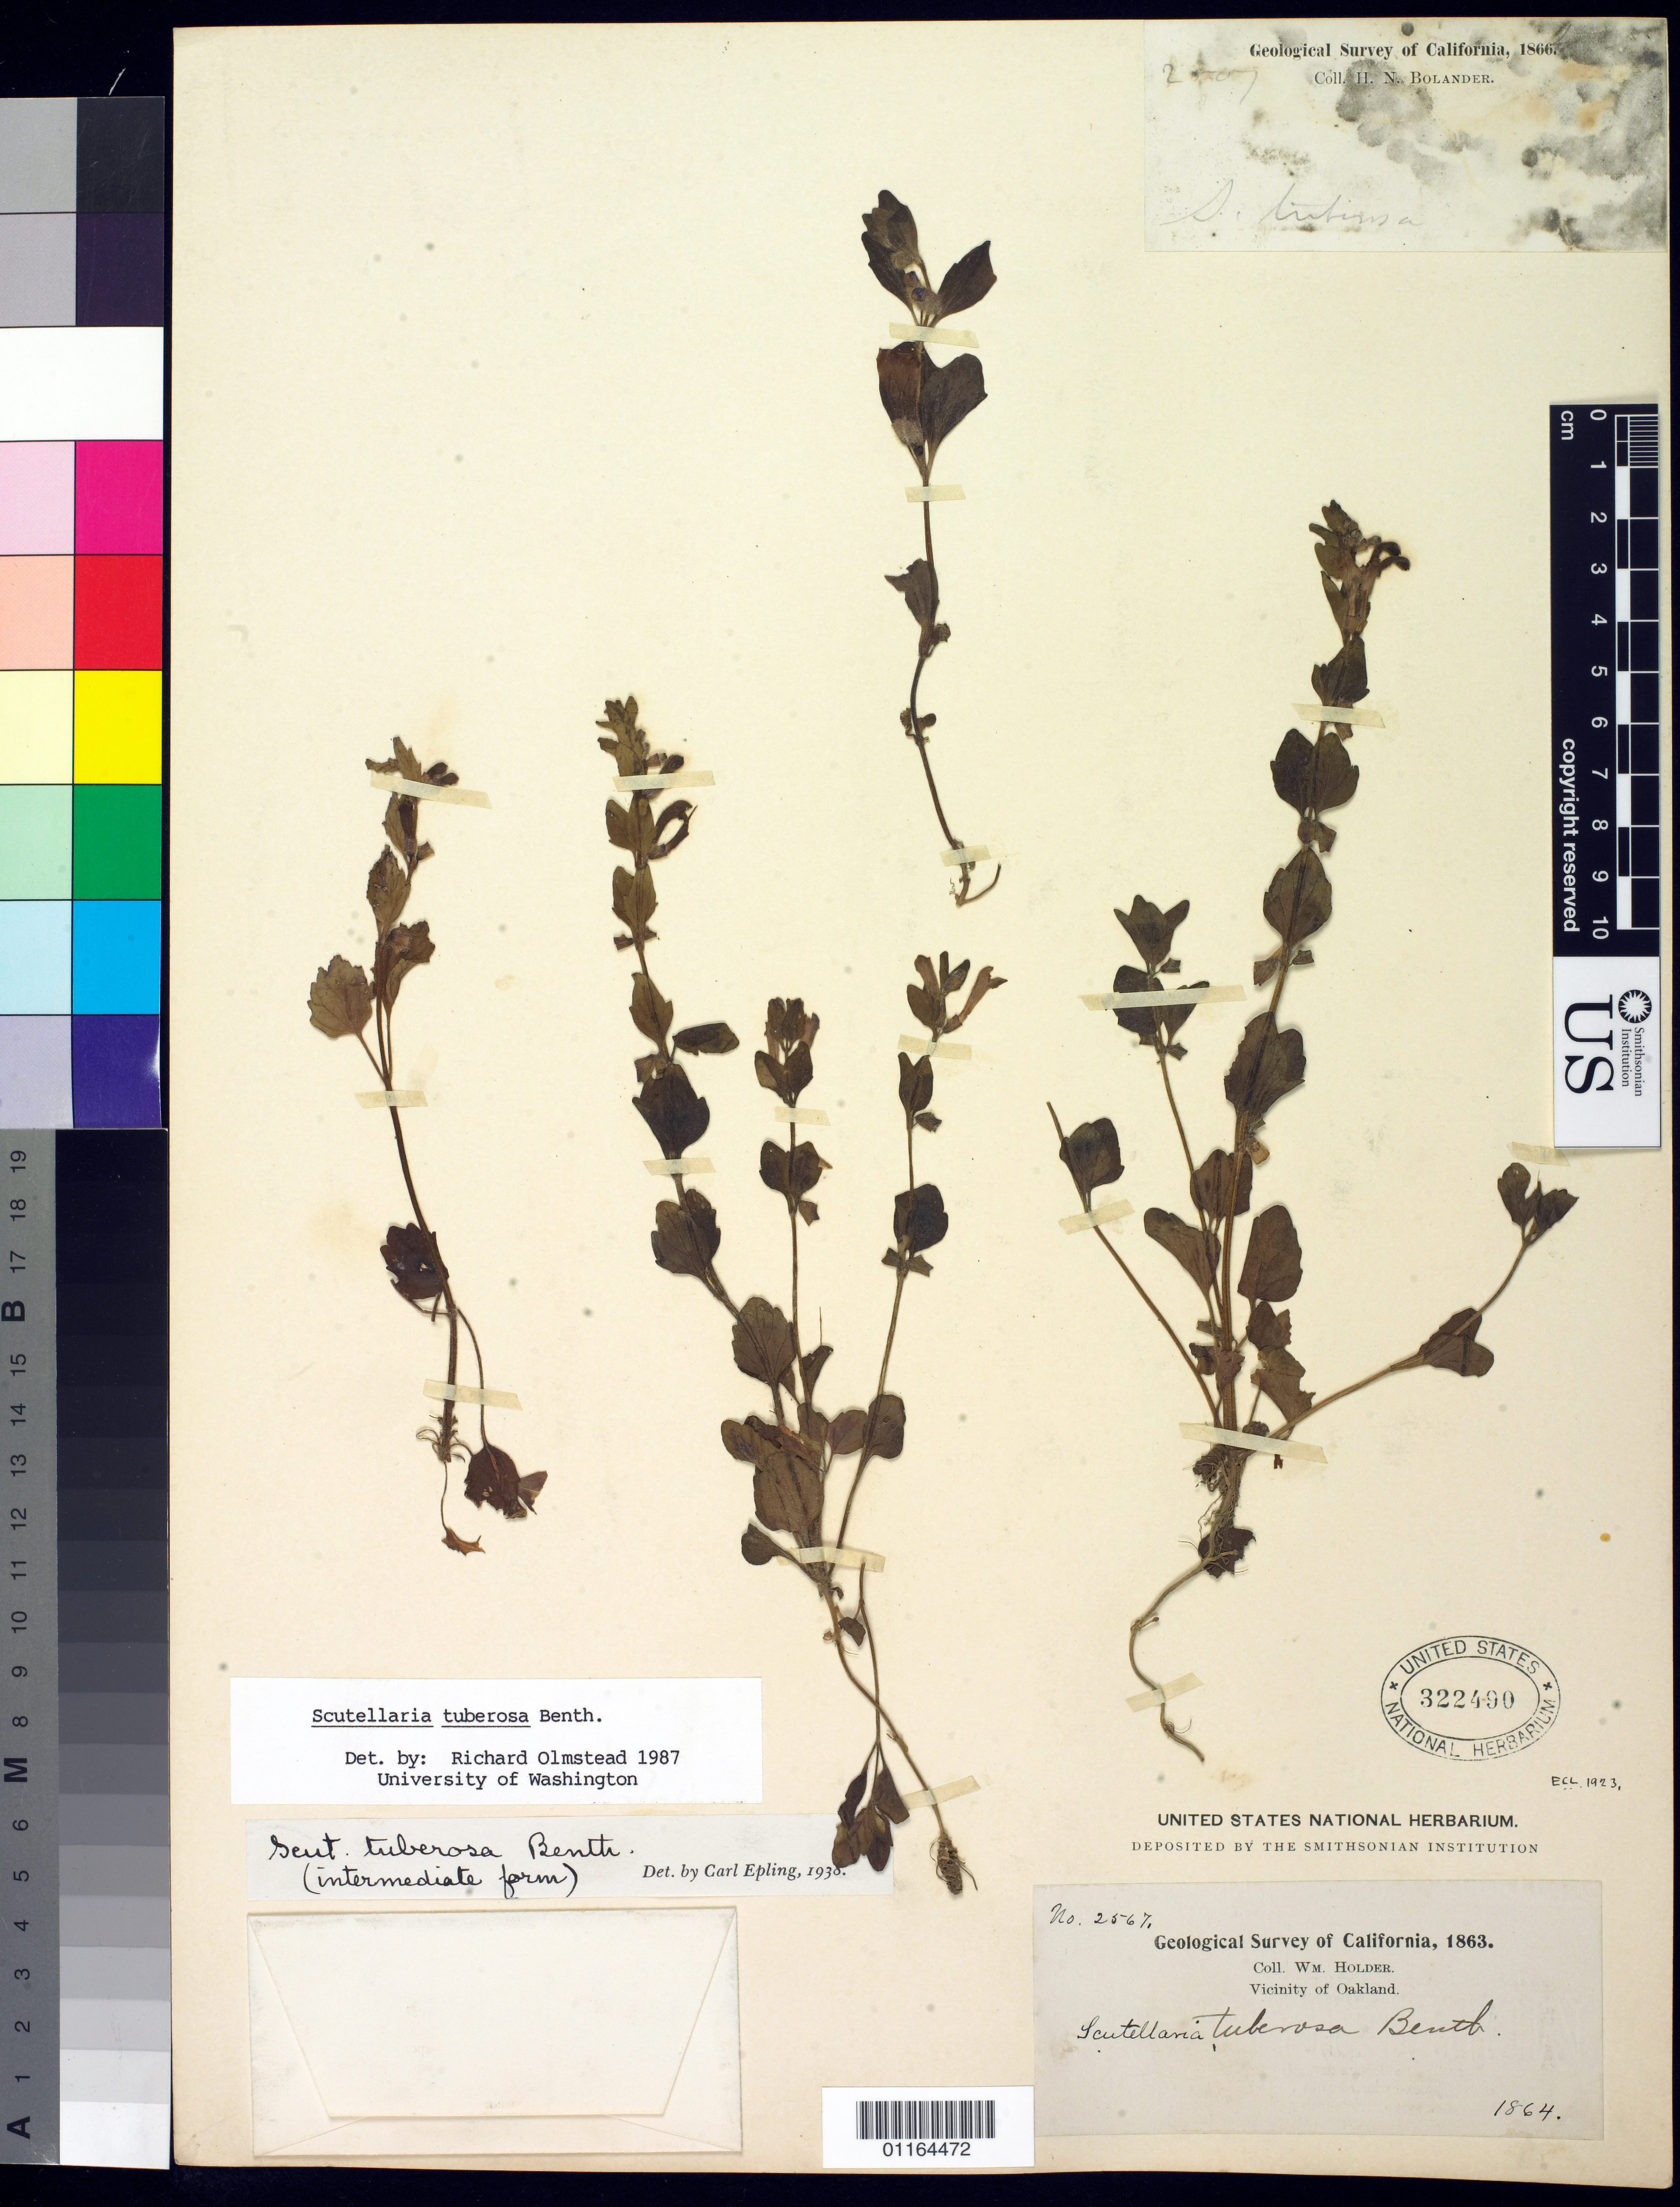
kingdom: Plantae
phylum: Tracheophyta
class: Magnoliopsida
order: Lamiales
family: Lamiaceae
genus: Scutellaria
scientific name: Scutellaria tuberosa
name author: Benth.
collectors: W. Holder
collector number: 2567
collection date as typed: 1863 or -- --- 1864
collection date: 1863 or 1864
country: United States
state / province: California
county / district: Alameda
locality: Vicinity of Oakland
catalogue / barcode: US 322490